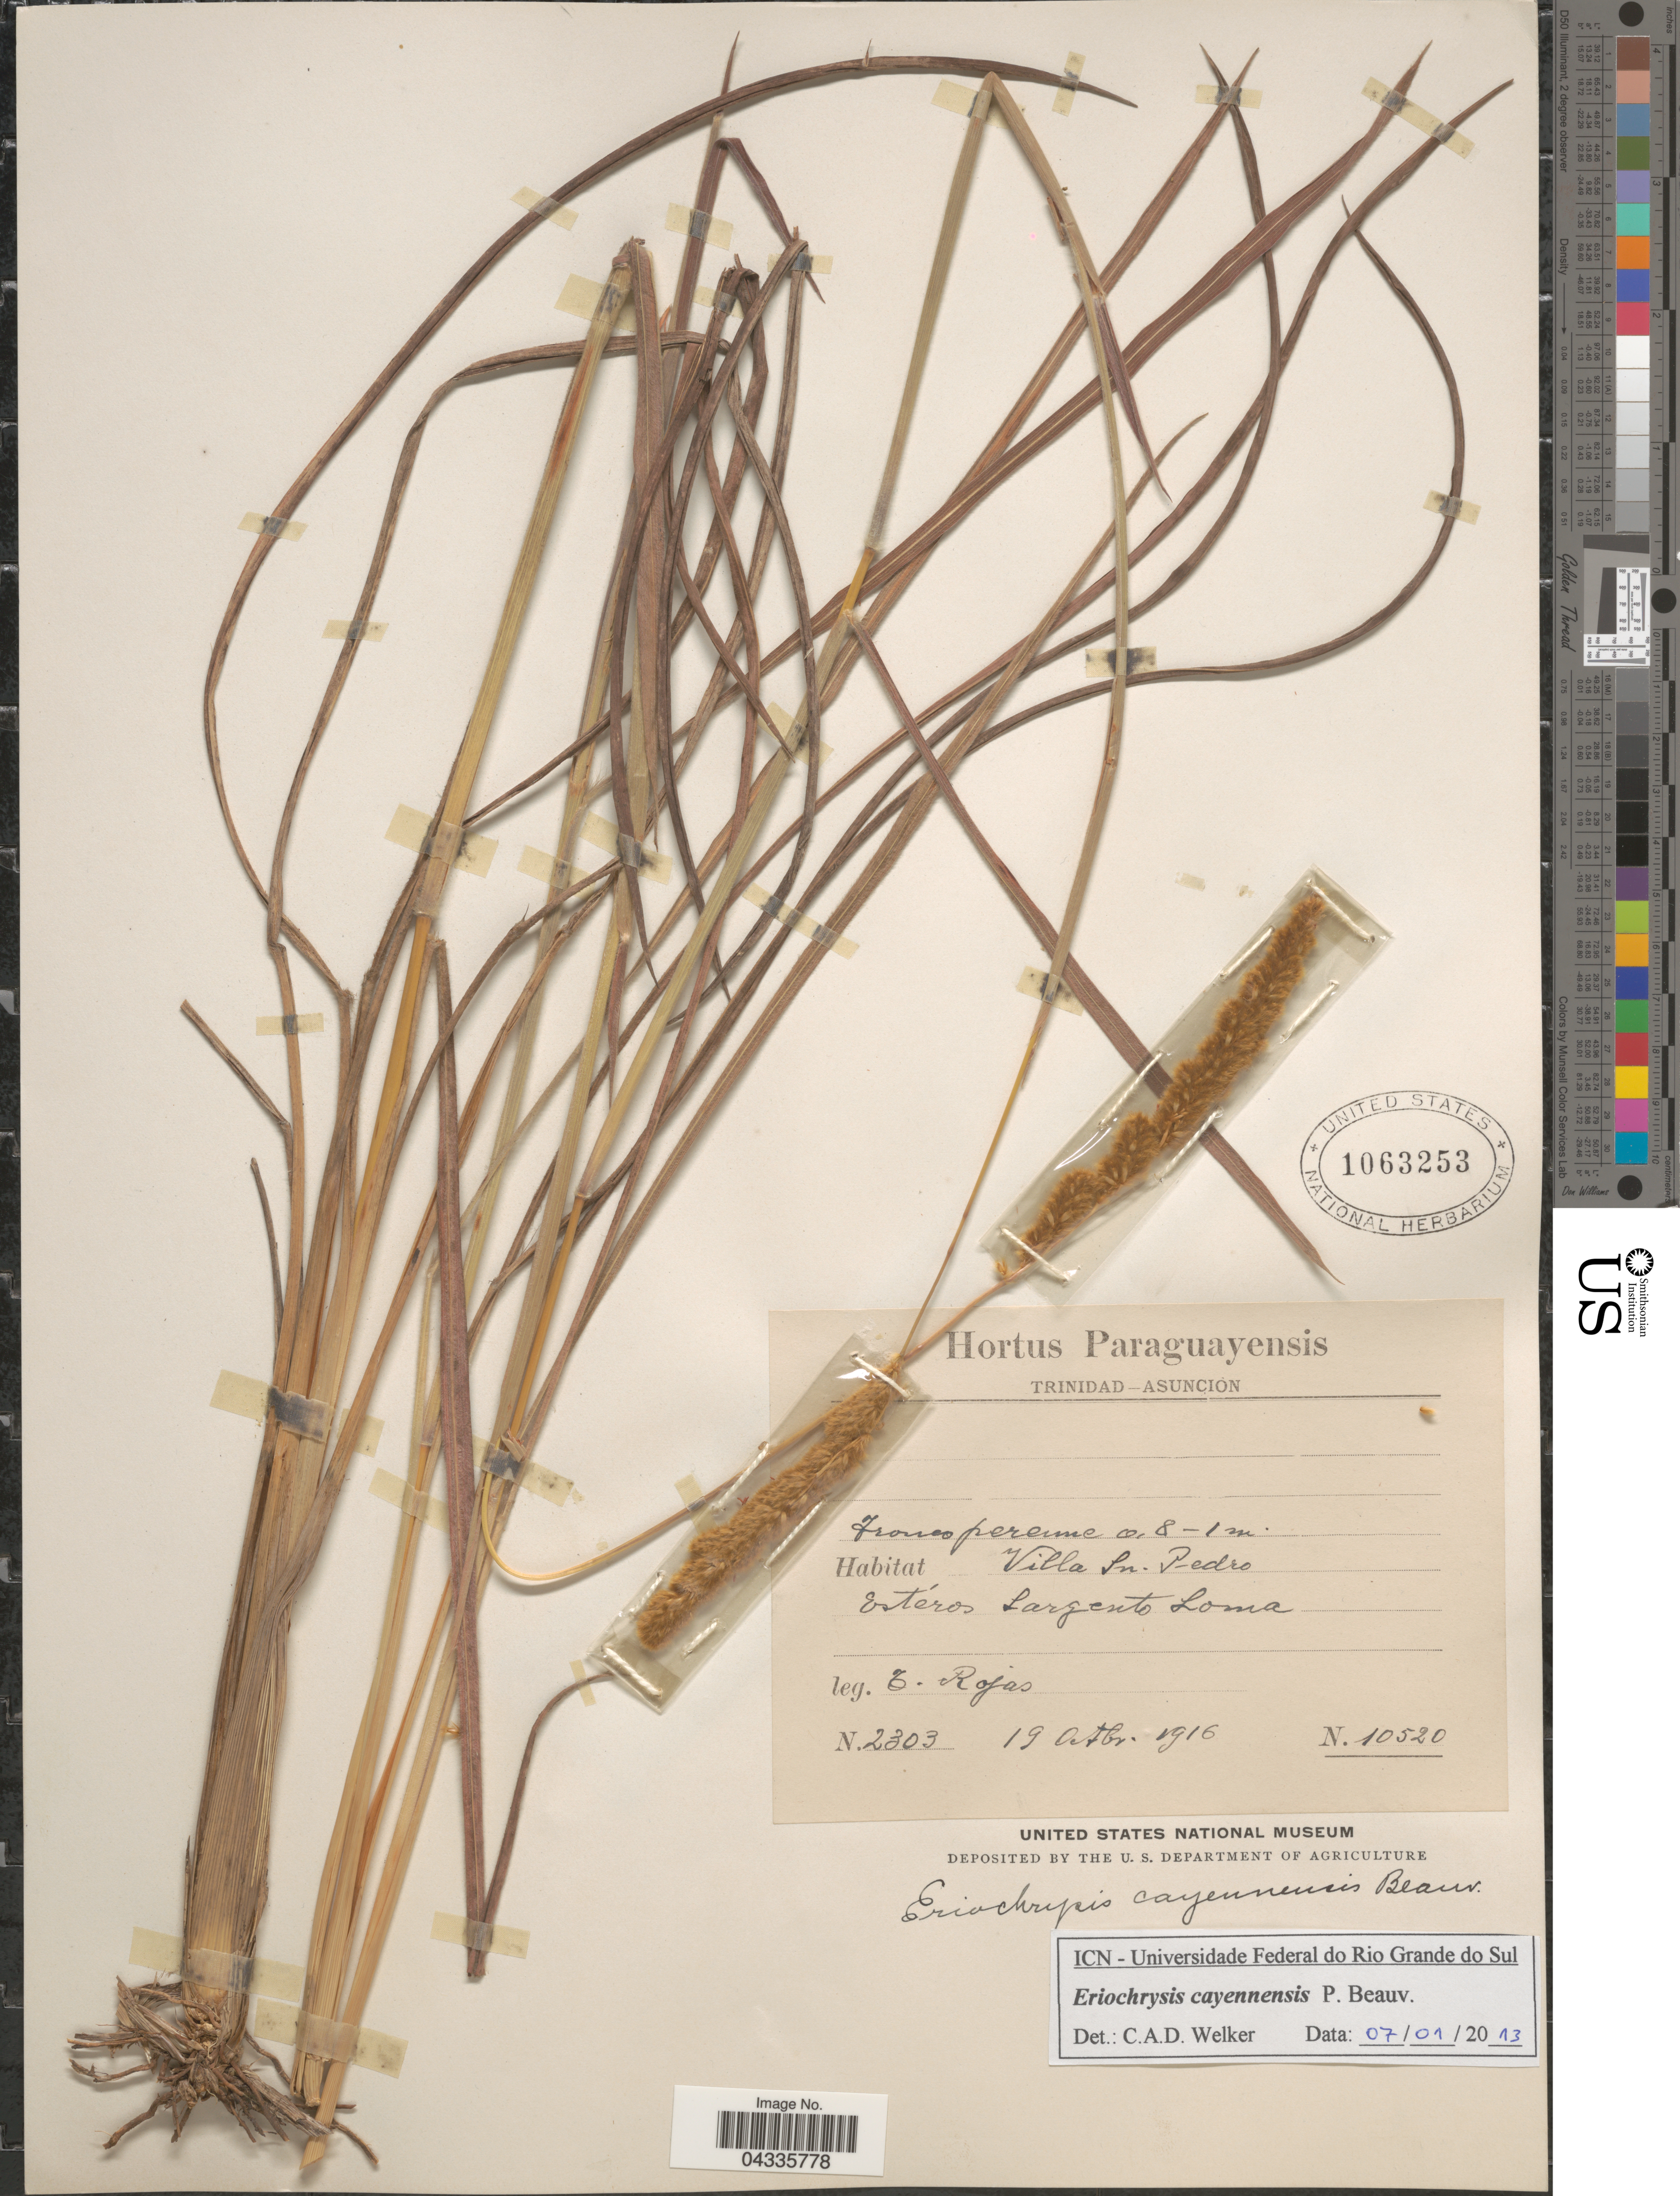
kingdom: Plantae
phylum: Tracheophyta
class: Liliopsida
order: Poales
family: Poaceae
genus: Eriochrysis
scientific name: Eriochrysis cayennensis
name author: P. Beauv.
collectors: T. Rojas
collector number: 2303/10520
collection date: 1916-10-19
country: Paraguay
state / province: Asuncion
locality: Villa Sn. Pedro. Estéros Largento Loma.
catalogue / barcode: US 1063253